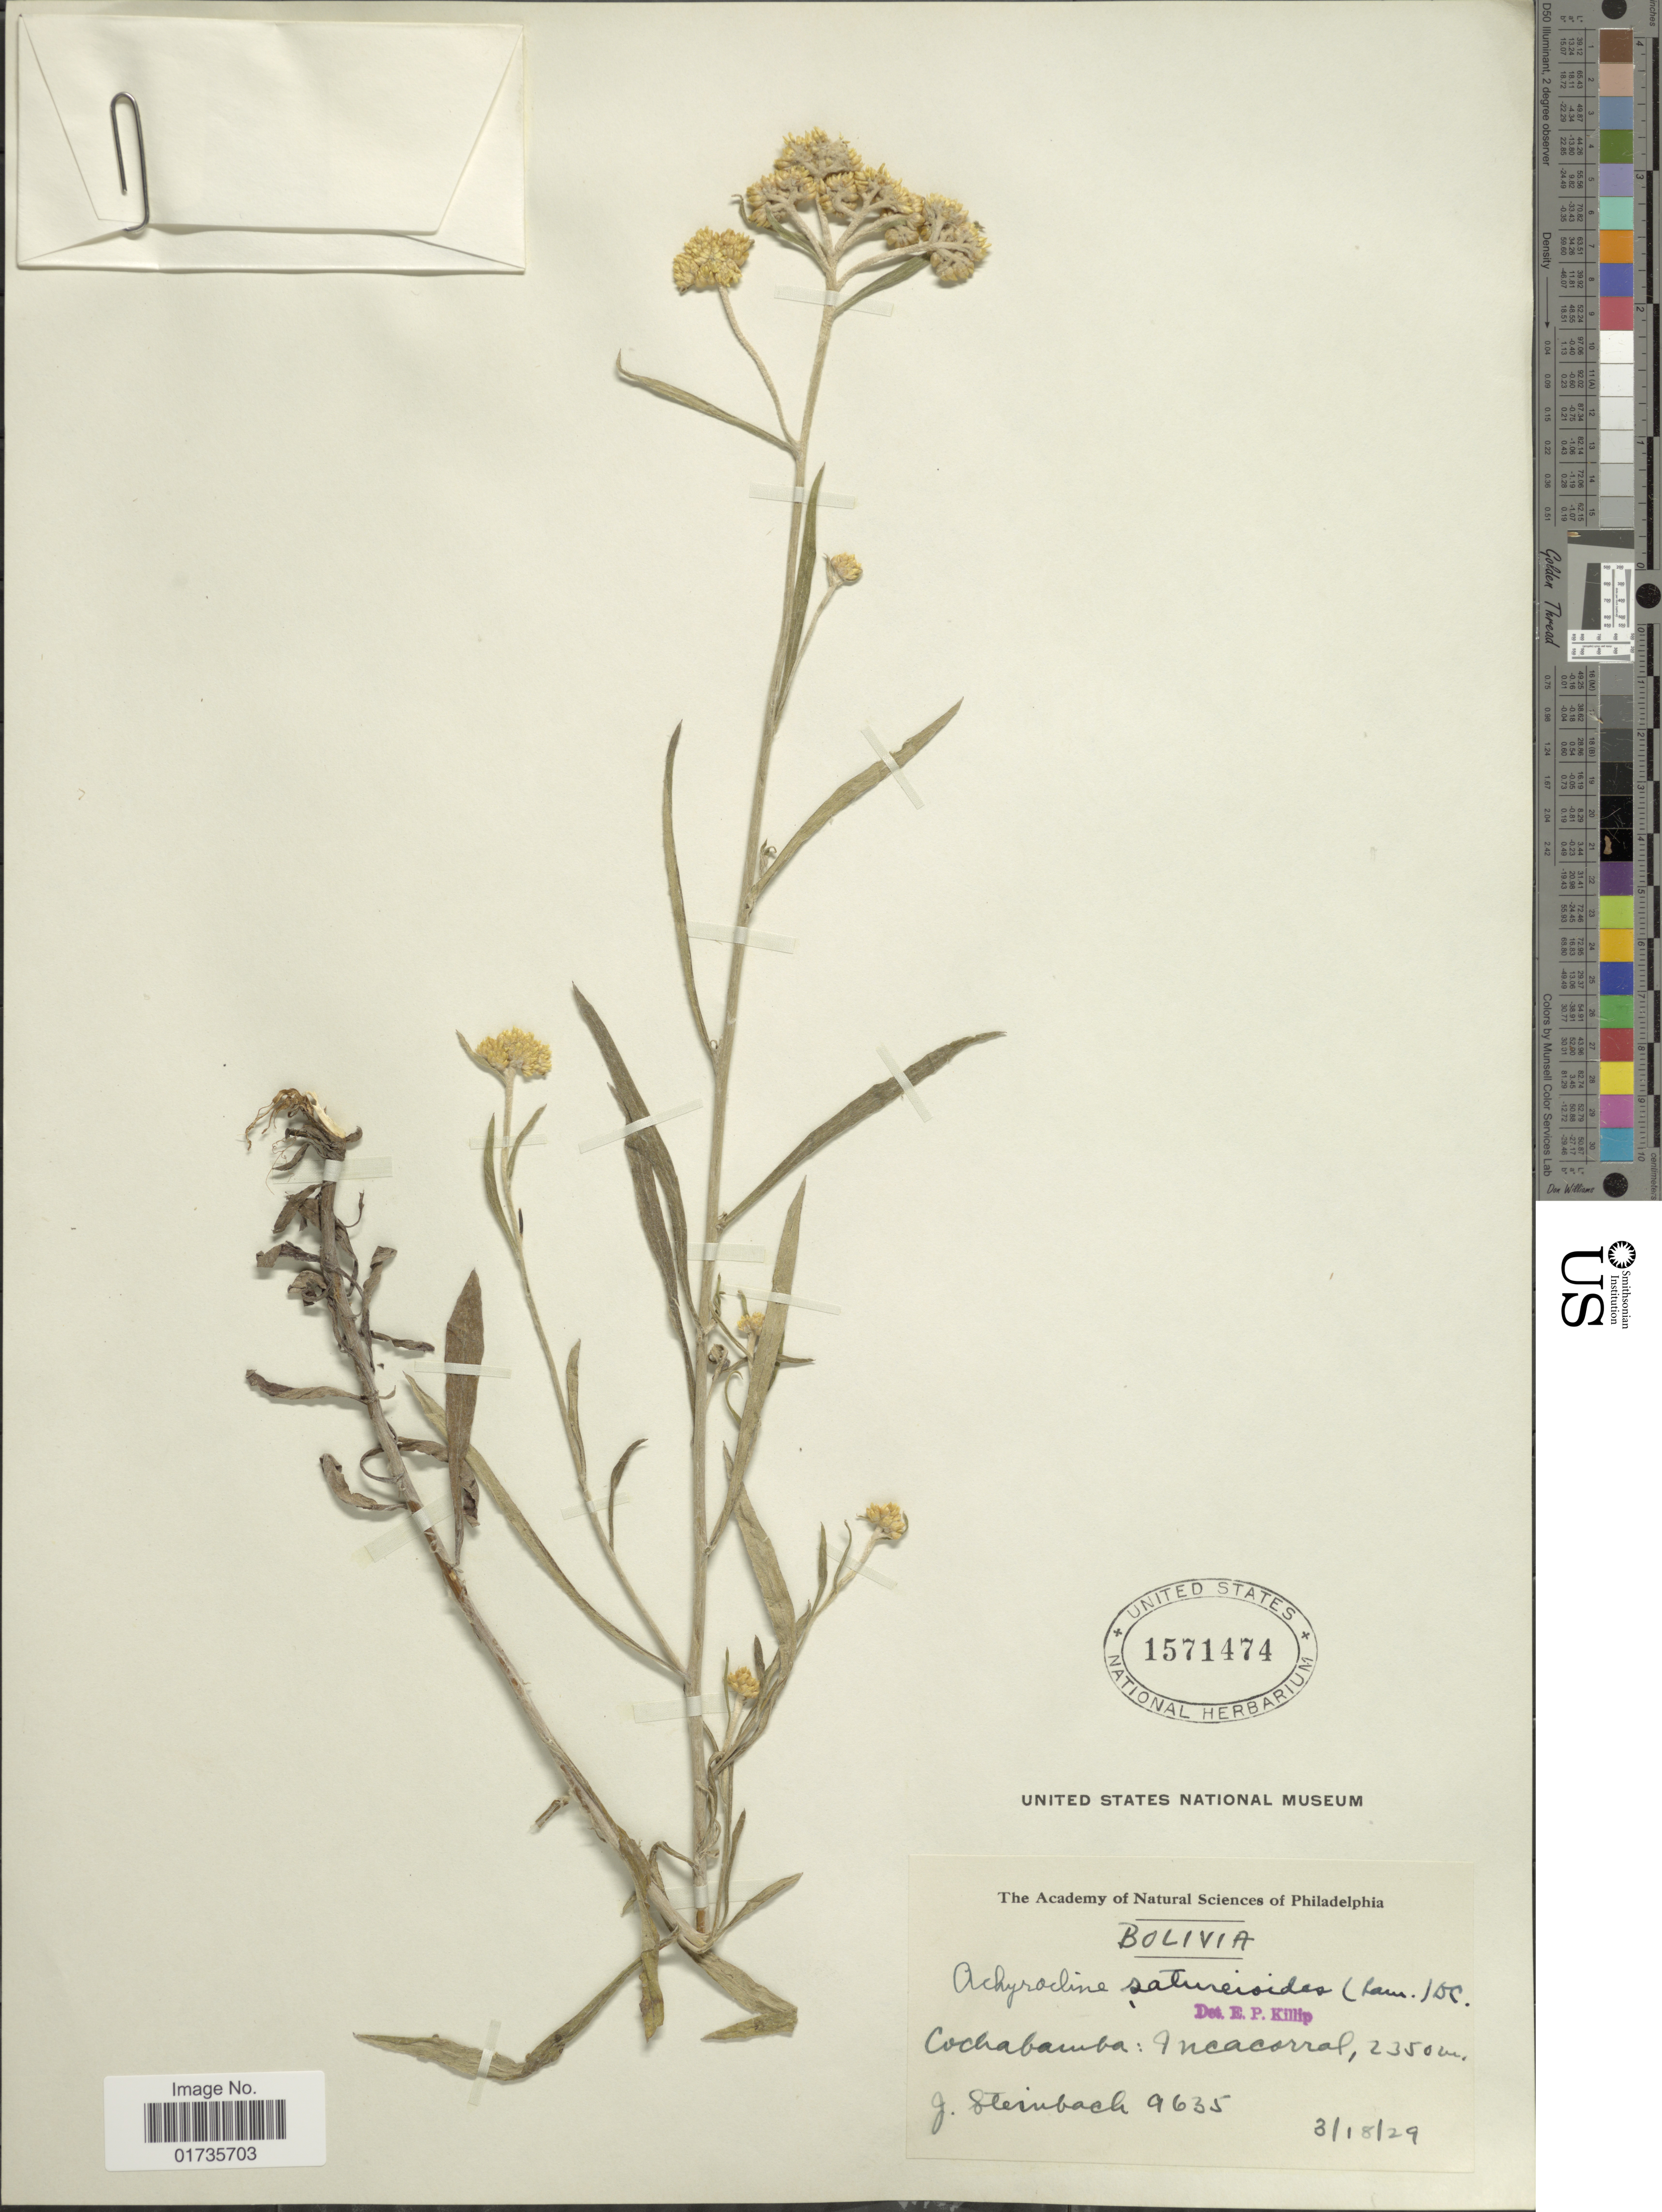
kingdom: Plantae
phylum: Tracheophyta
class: Magnoliopsida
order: Asterales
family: Asteraceae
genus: Achyrocline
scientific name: Achyrocline satureioides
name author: (Lam.) DC.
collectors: J. Steinbach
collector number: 9635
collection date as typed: Transcribed d/m/y: 18/3/29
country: Bolivia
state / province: Cochabamba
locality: Incacarral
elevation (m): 2350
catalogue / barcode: US 1571474